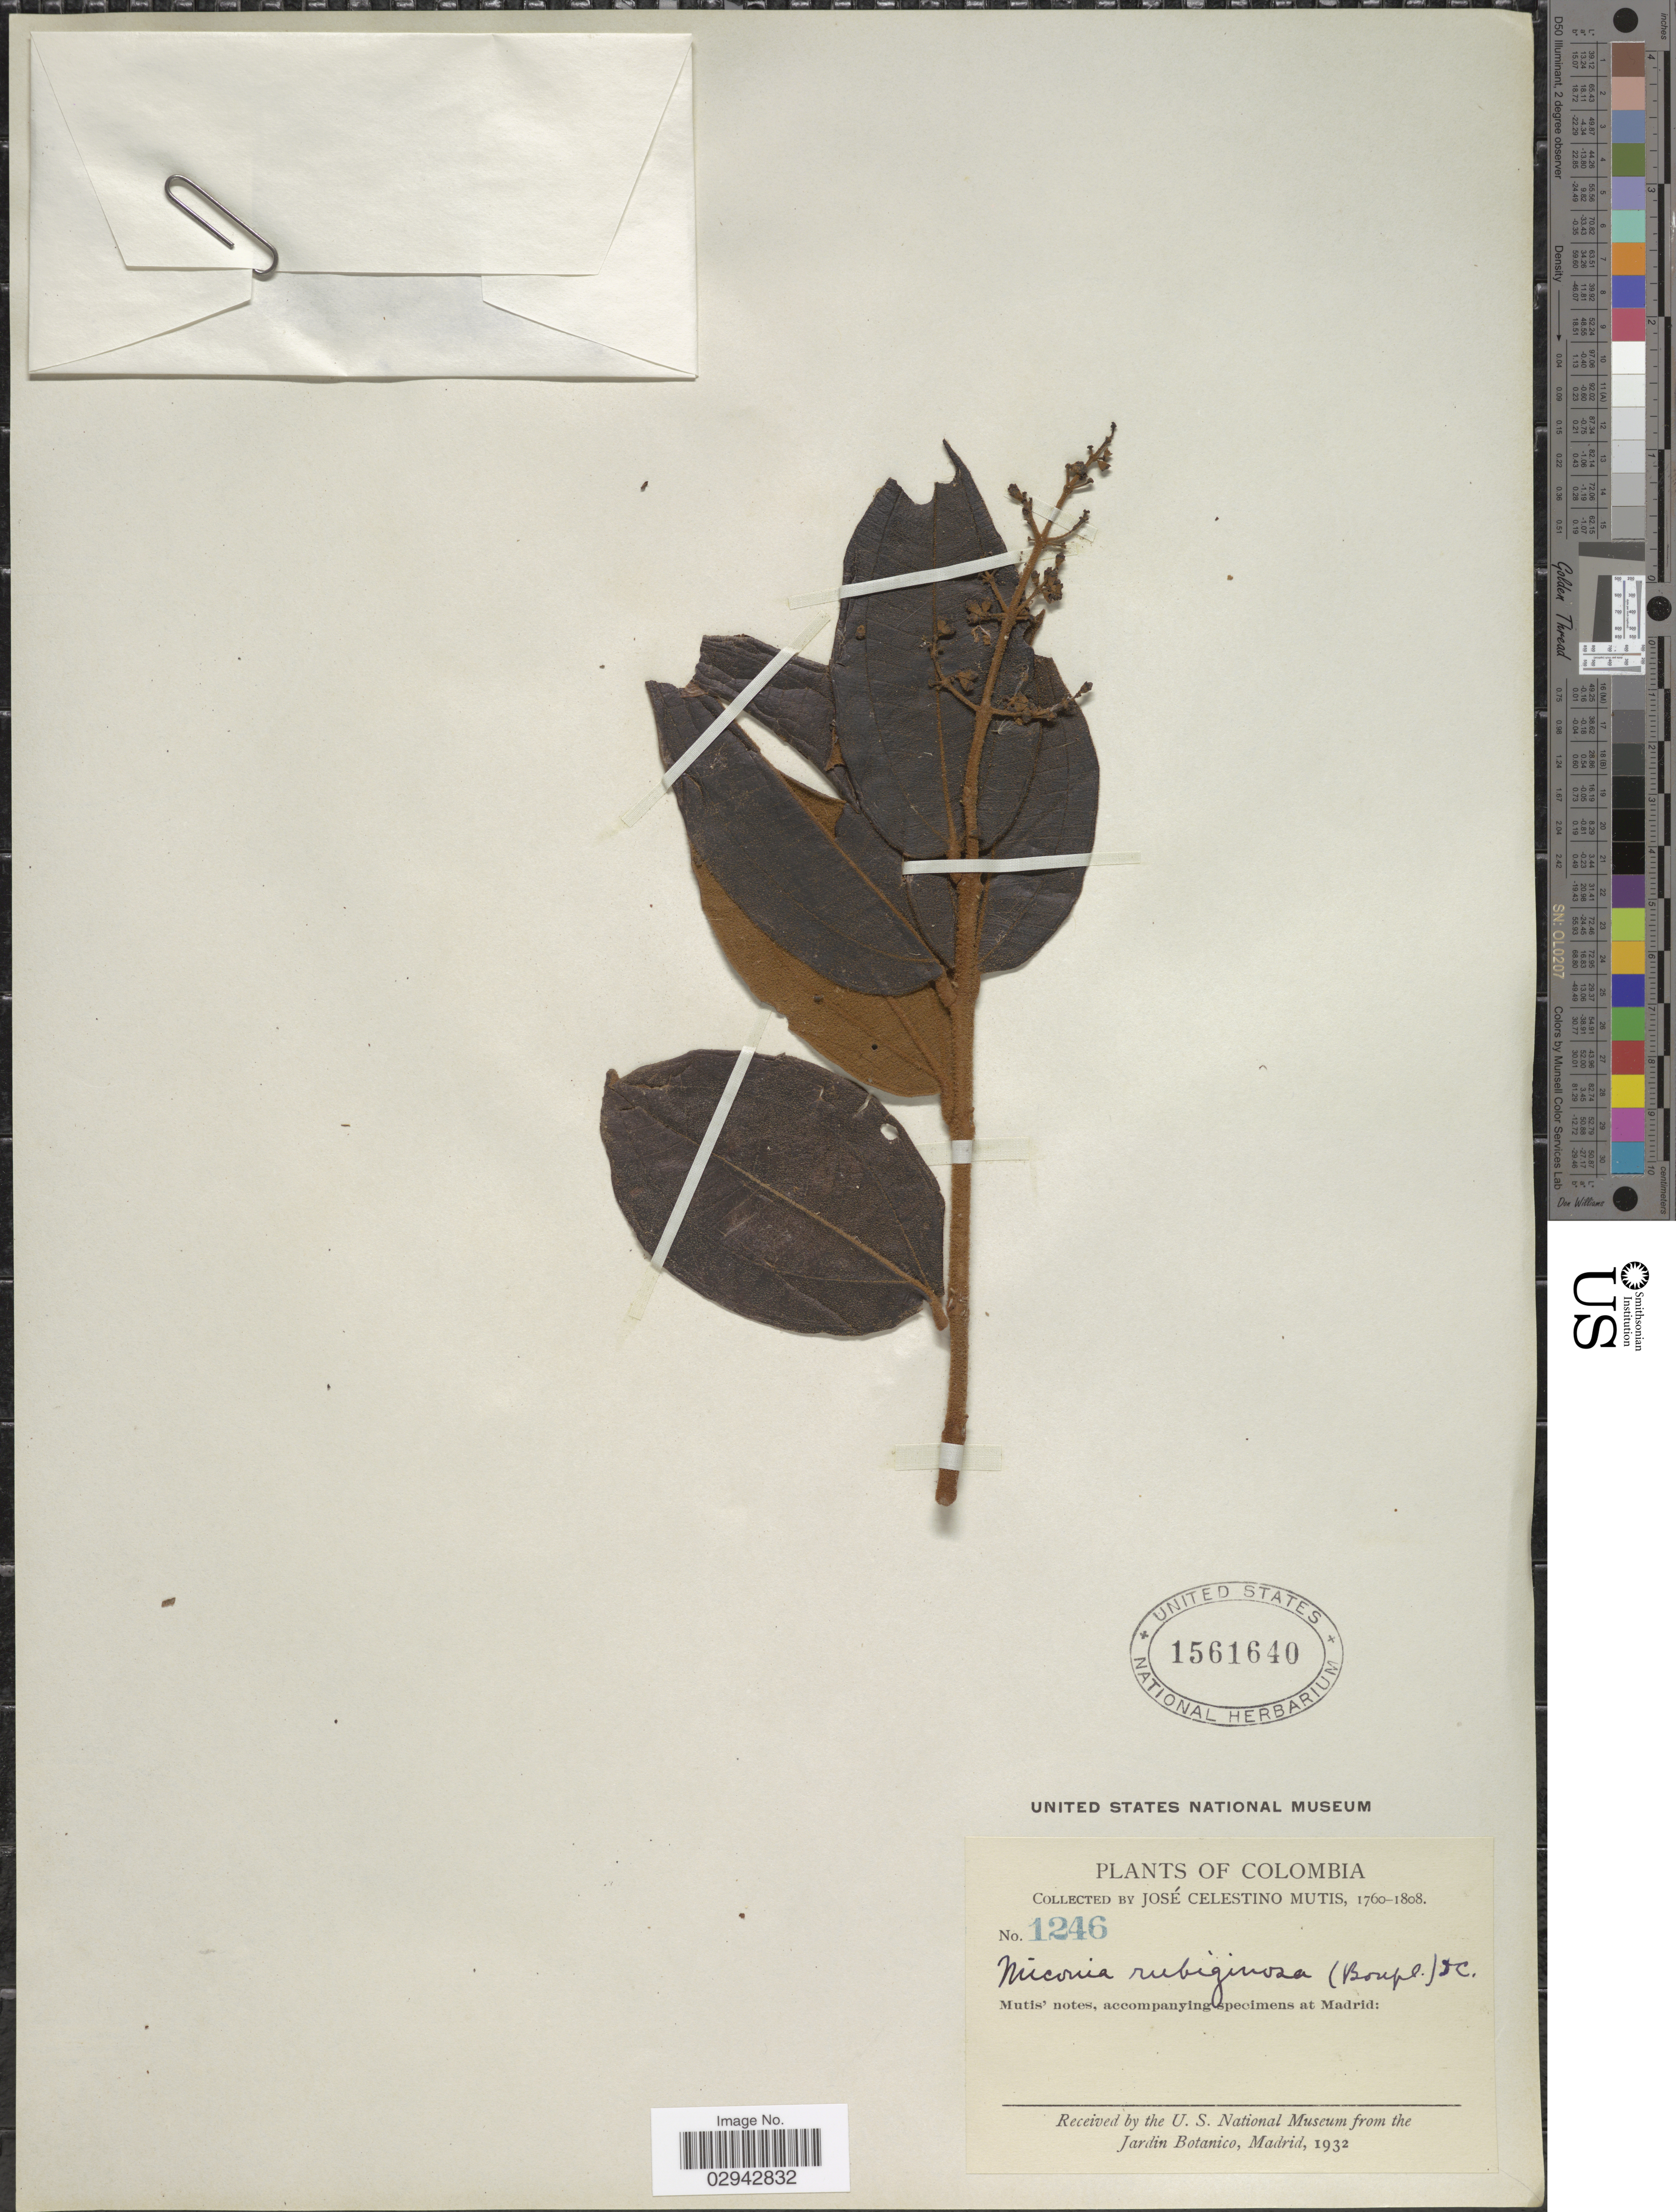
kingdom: Plantae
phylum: Tracheophyta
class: Magnoliopsida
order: Myrtales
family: Melastomataceae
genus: Miconia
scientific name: Miconia rubiginosa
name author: (Bonpl.) DC.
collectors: J. C. B. Mutis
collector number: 1246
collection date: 1760/1808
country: Colombia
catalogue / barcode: US 1561640